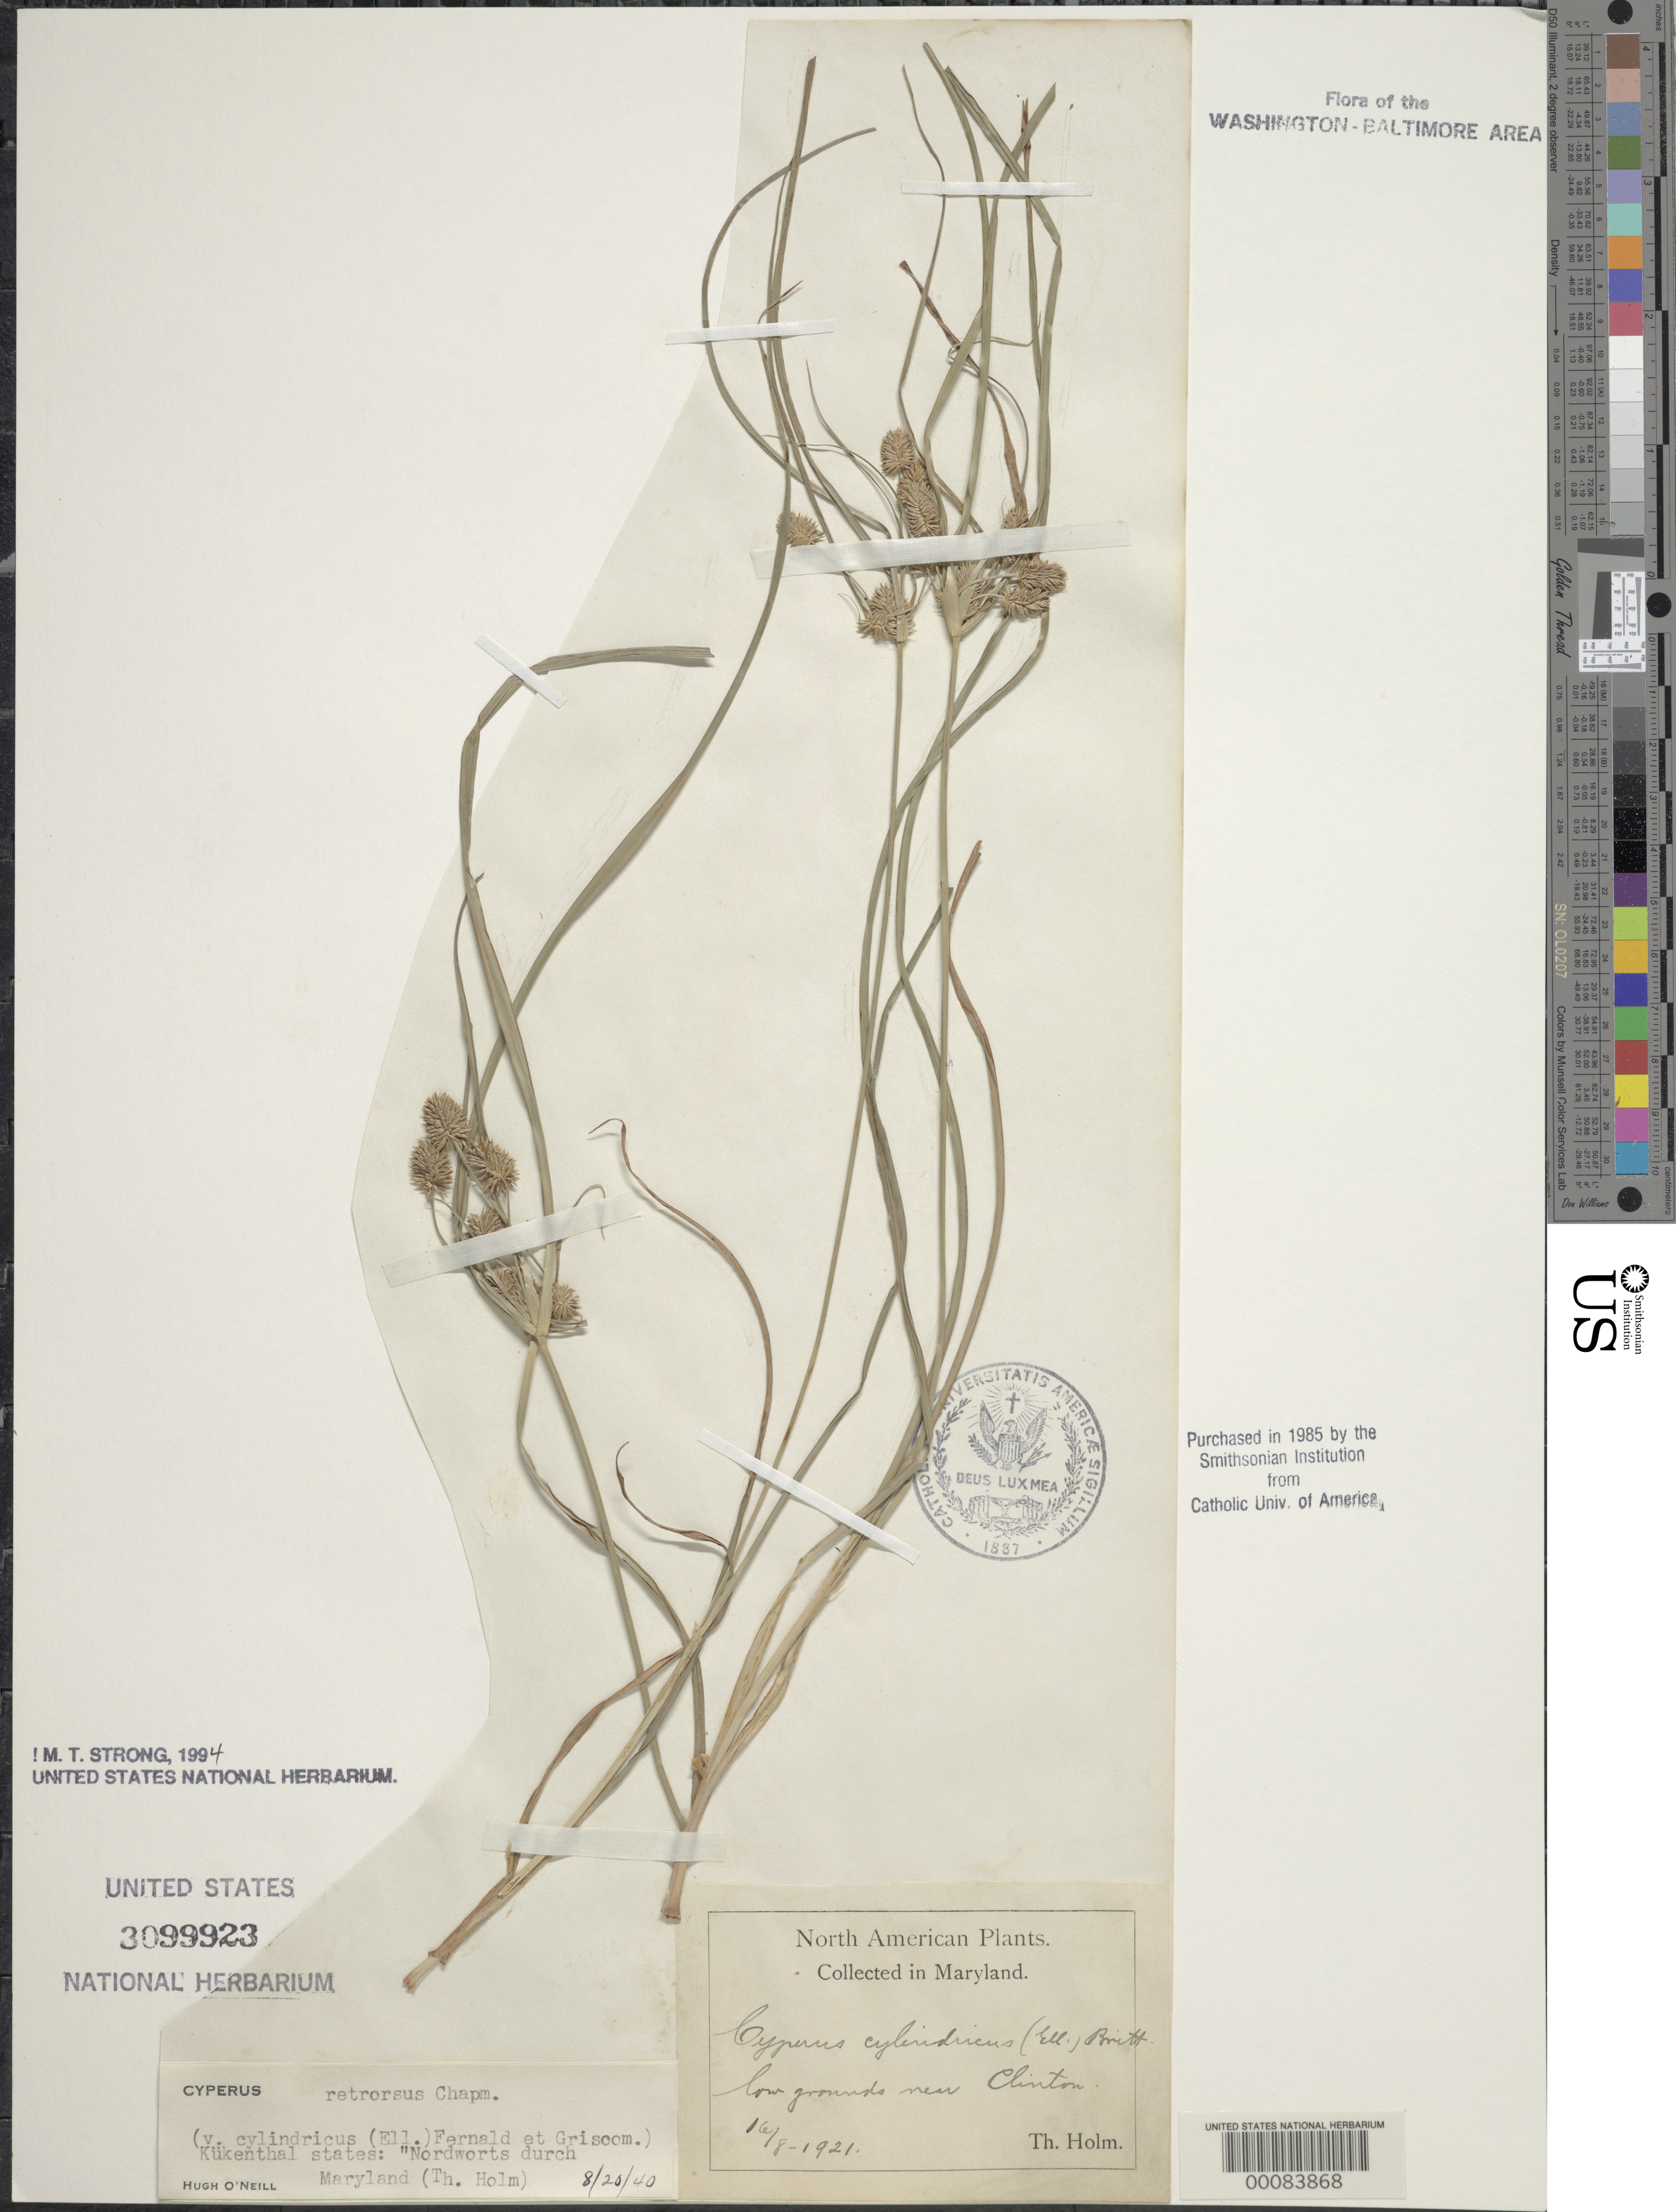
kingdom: Plantae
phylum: Tracheophyta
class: Liliopsida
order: Poales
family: Cyperaceae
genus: Cyperus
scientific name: Cyperus retrorsus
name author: Chapm.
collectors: T. Holm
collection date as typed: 16 Aug 1921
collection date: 1921-08-16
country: United States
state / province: Maryland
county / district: Prince George's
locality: Near Clinton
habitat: Low grounds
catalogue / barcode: US 3099923